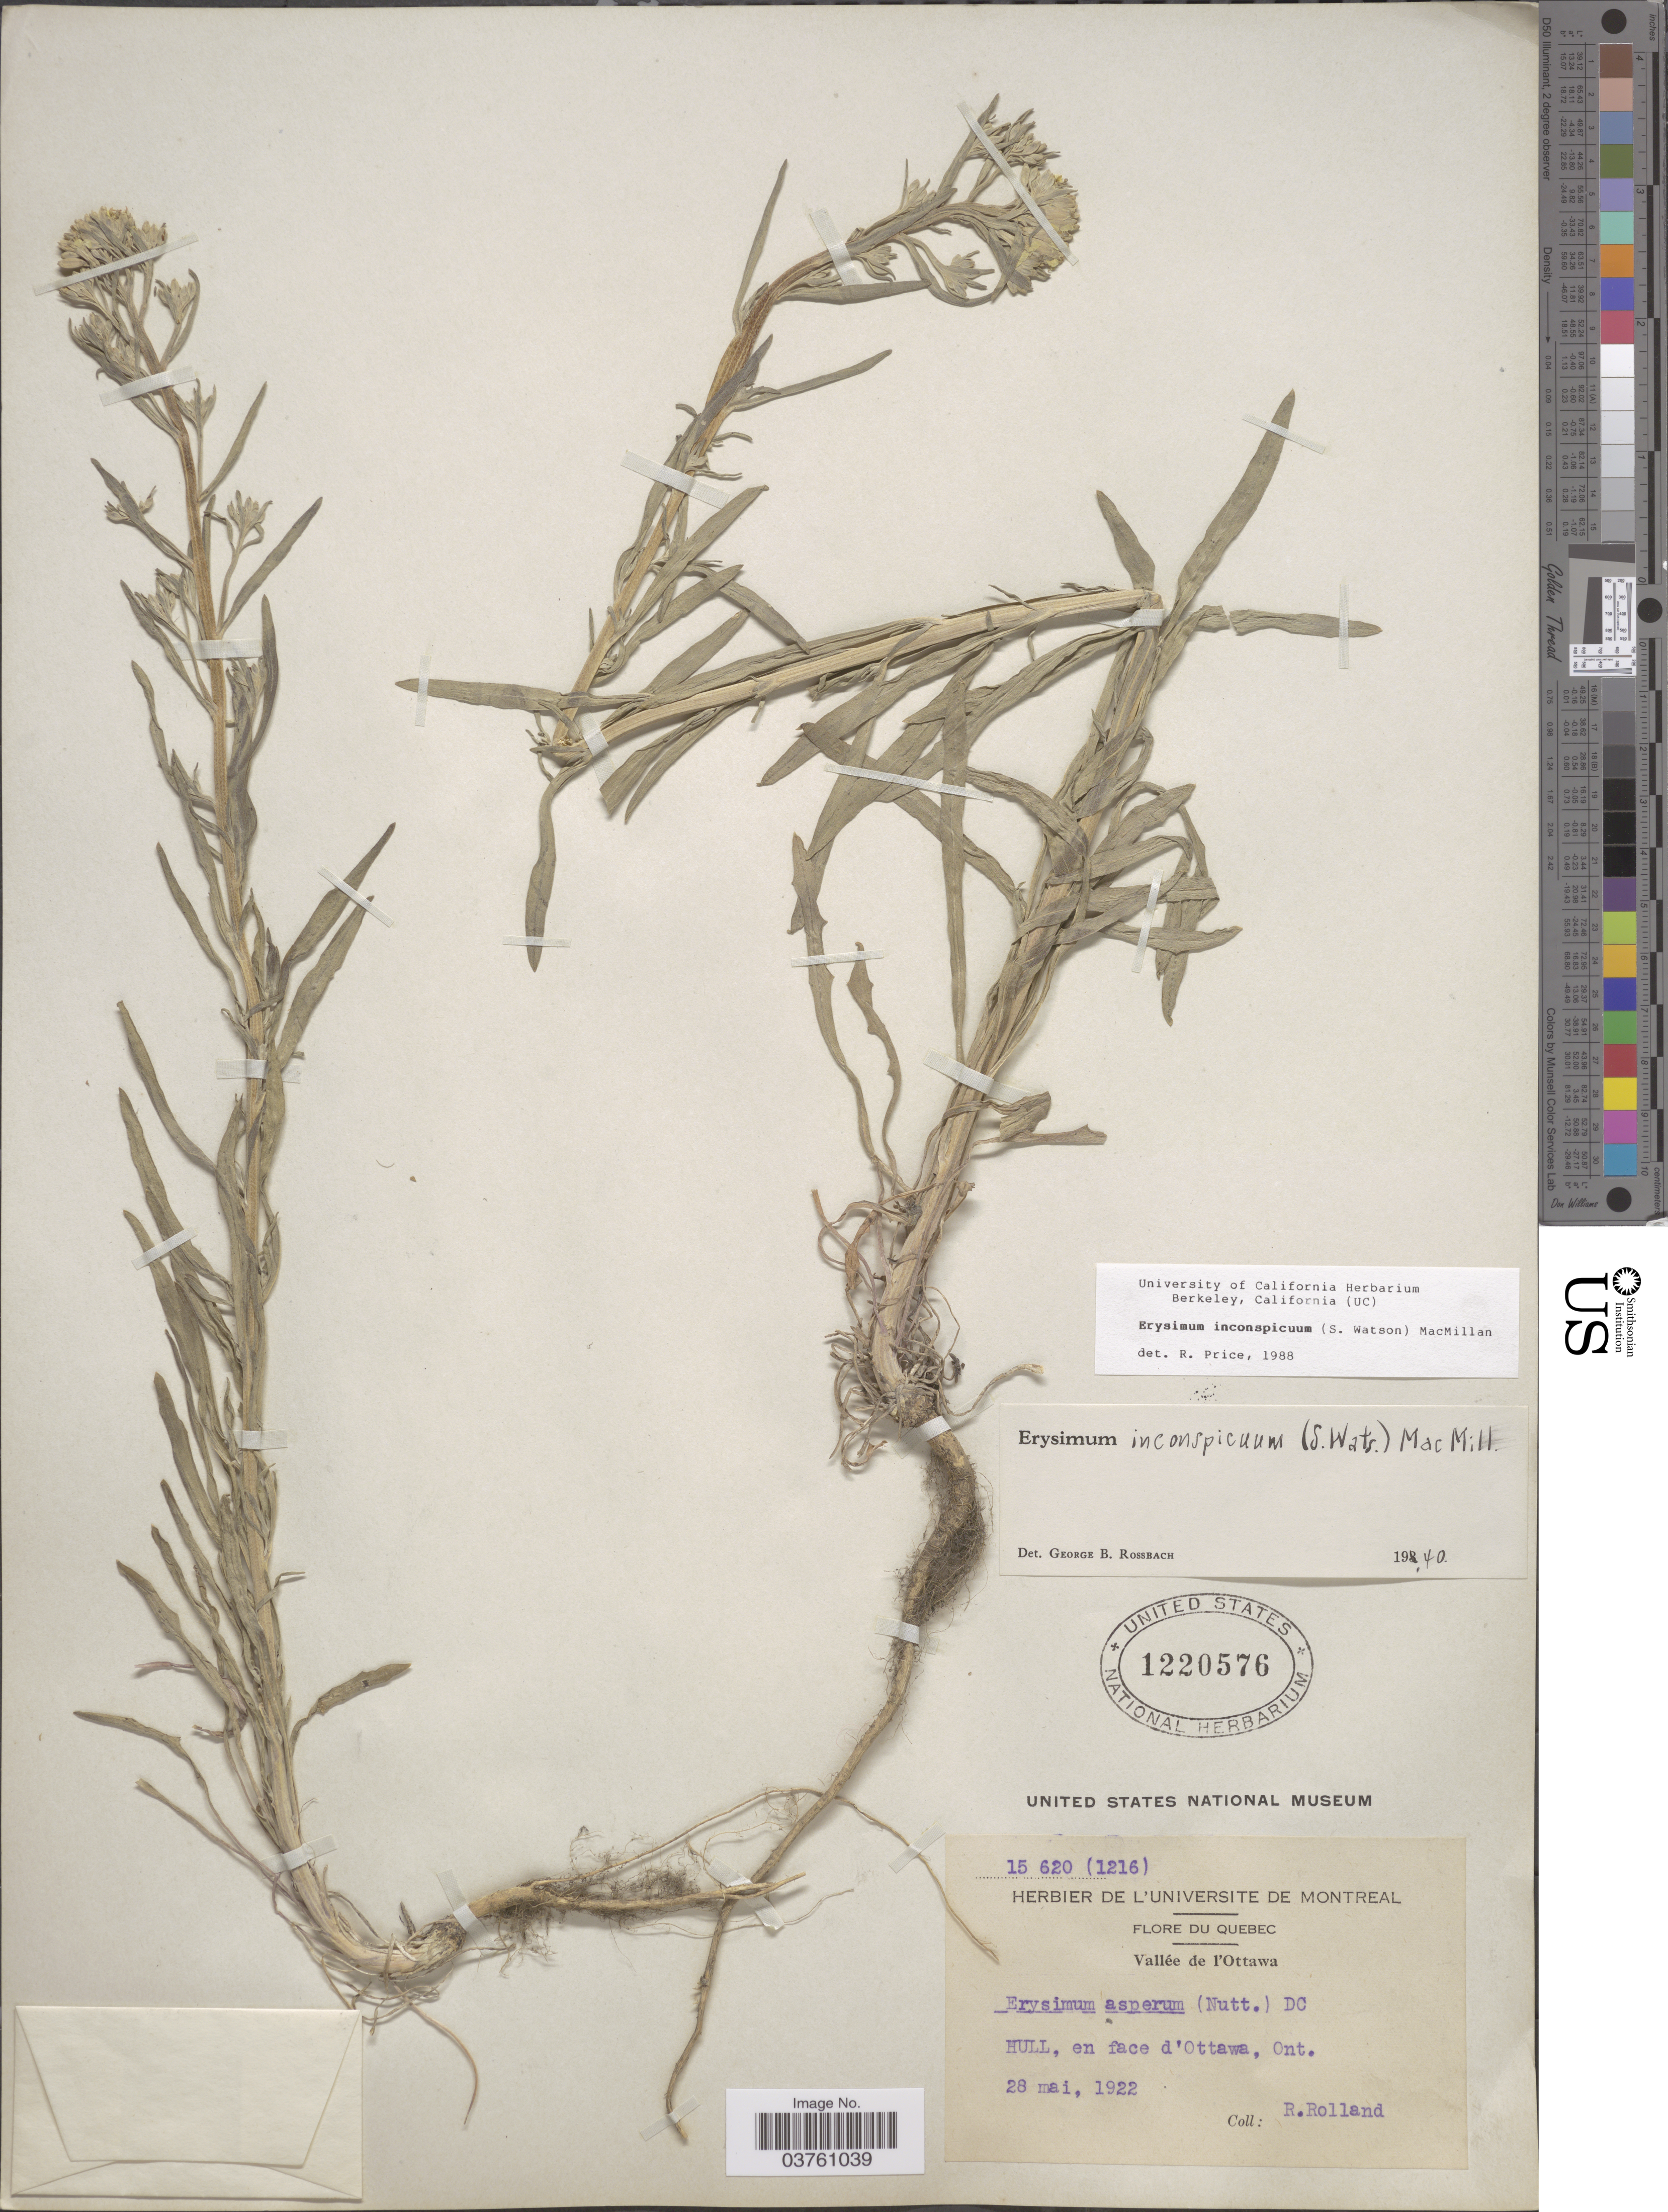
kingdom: Plantae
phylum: Tracheophyta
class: Magnoliopsida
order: Brassicales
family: Brassicaceae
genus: Erysimum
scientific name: Erysimum inconspicuum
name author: (S. Watson) MacMill.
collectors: R. Rolland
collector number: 15620 (1216)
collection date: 1922-05-28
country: Canada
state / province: Ontario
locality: Quebec. Vallée de I'Ottawa. Hull, en face d'Ottawa.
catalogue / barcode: US 1220576